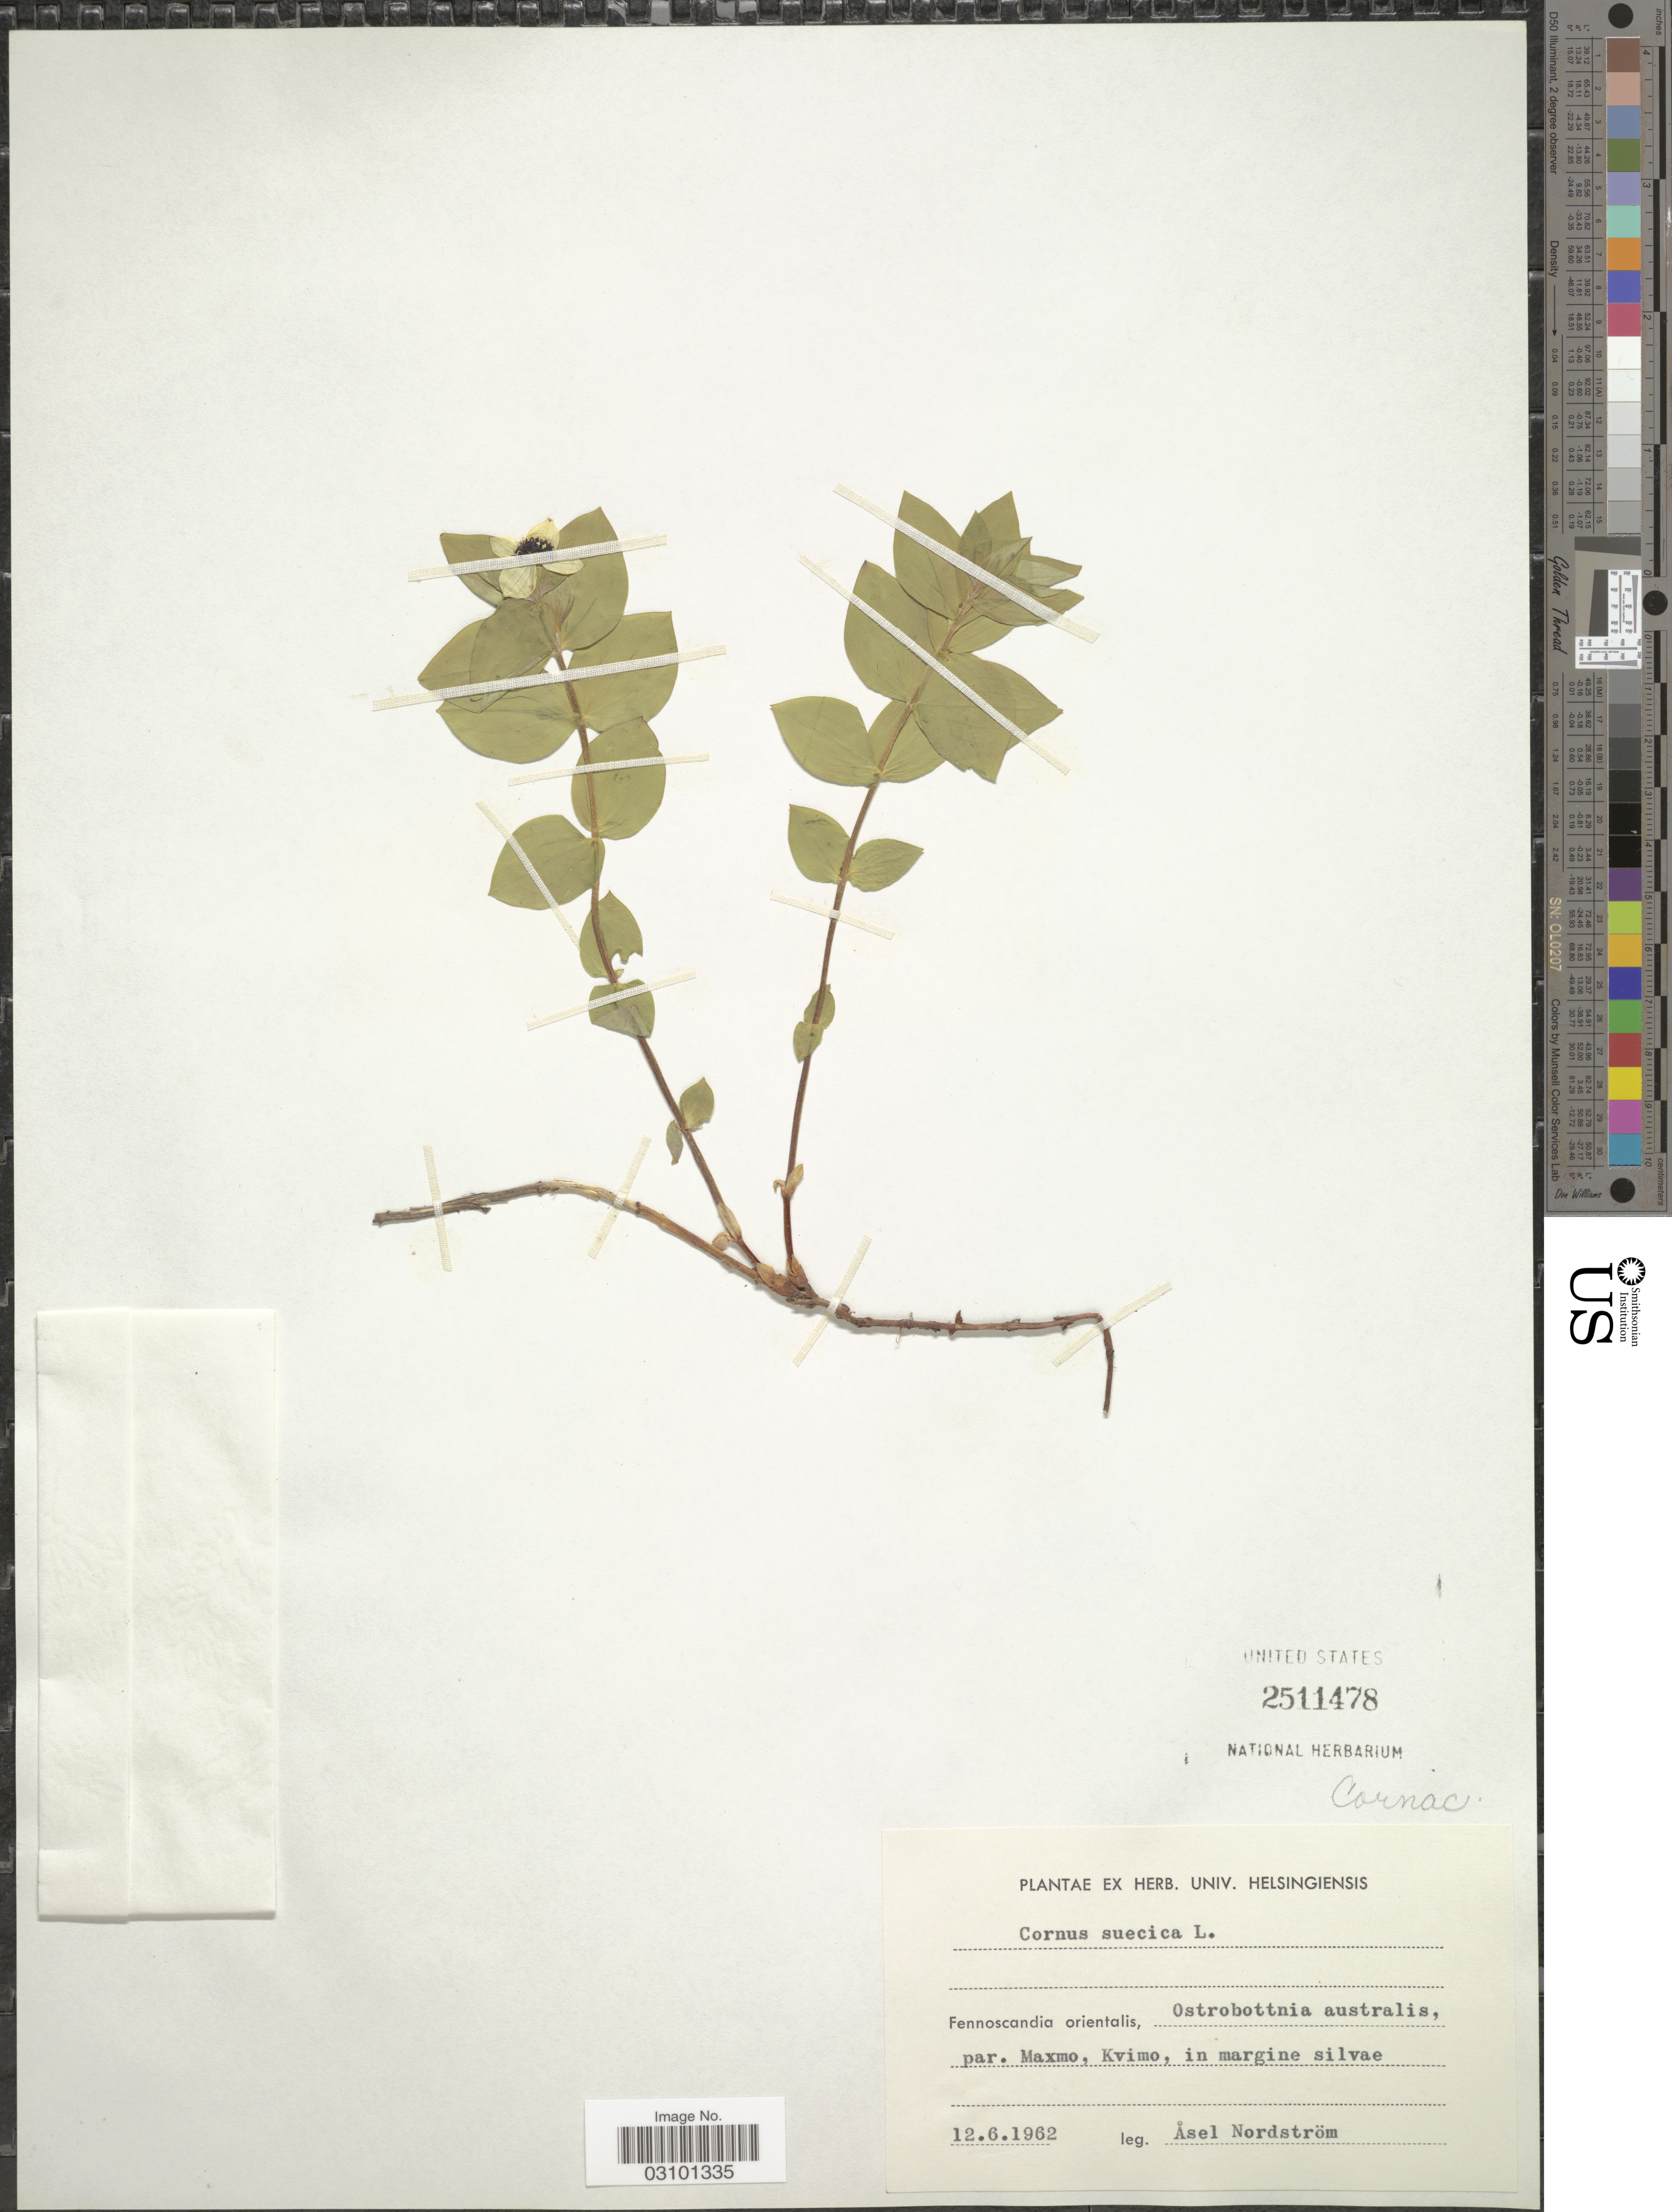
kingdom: Plantae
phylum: Tracheophyta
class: Magnoliopsida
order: Cornales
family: Cornaceae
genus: Cornus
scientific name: Cornus suecica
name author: L.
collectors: A. Nordström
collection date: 1962-06-12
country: Finland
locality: Fennoscandia orientalis, Ostrobottnia australis, par. Maxmo, Kvimo, in margine silvae.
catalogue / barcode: US 2511478